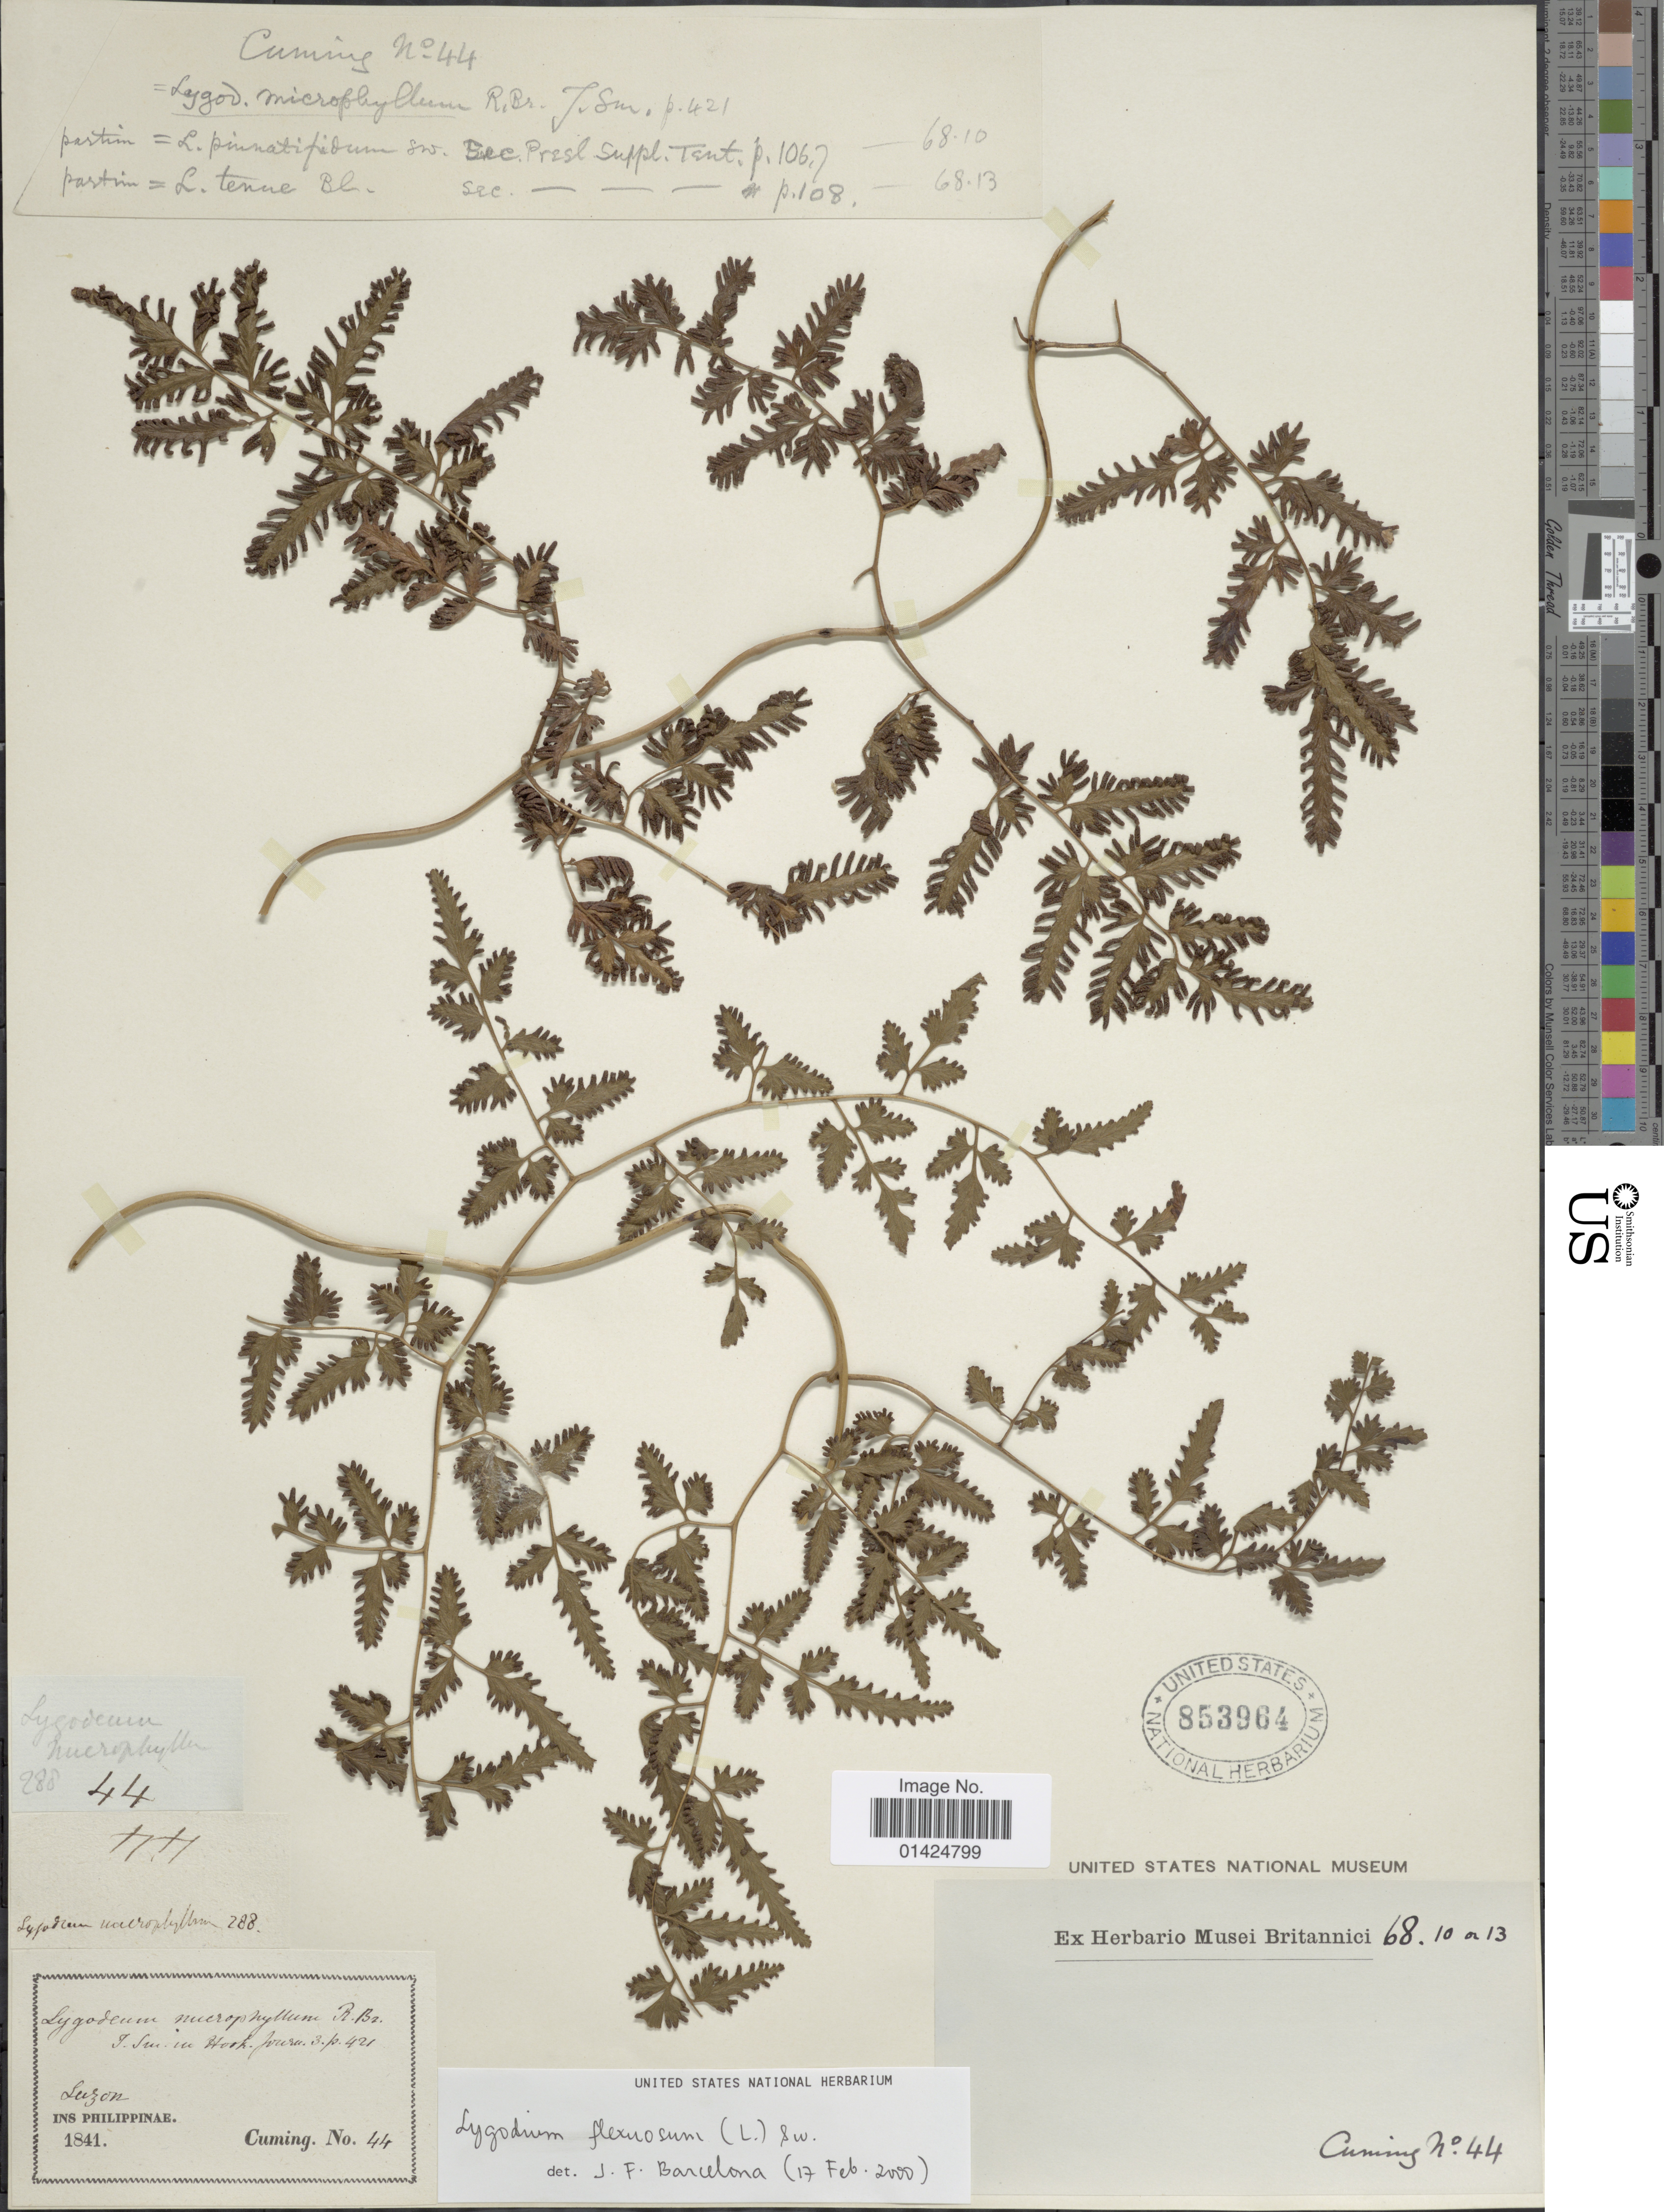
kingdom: Plantae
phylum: Tracheophyta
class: Polypodiopsida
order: Schizaeales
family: Lygodiaceae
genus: Lygodium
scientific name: Lygodium flexuosum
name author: Sw.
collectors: -. Cuming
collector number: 44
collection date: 1841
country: Philippines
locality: Luzon. Ins. Philippinae.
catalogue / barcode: US 853964